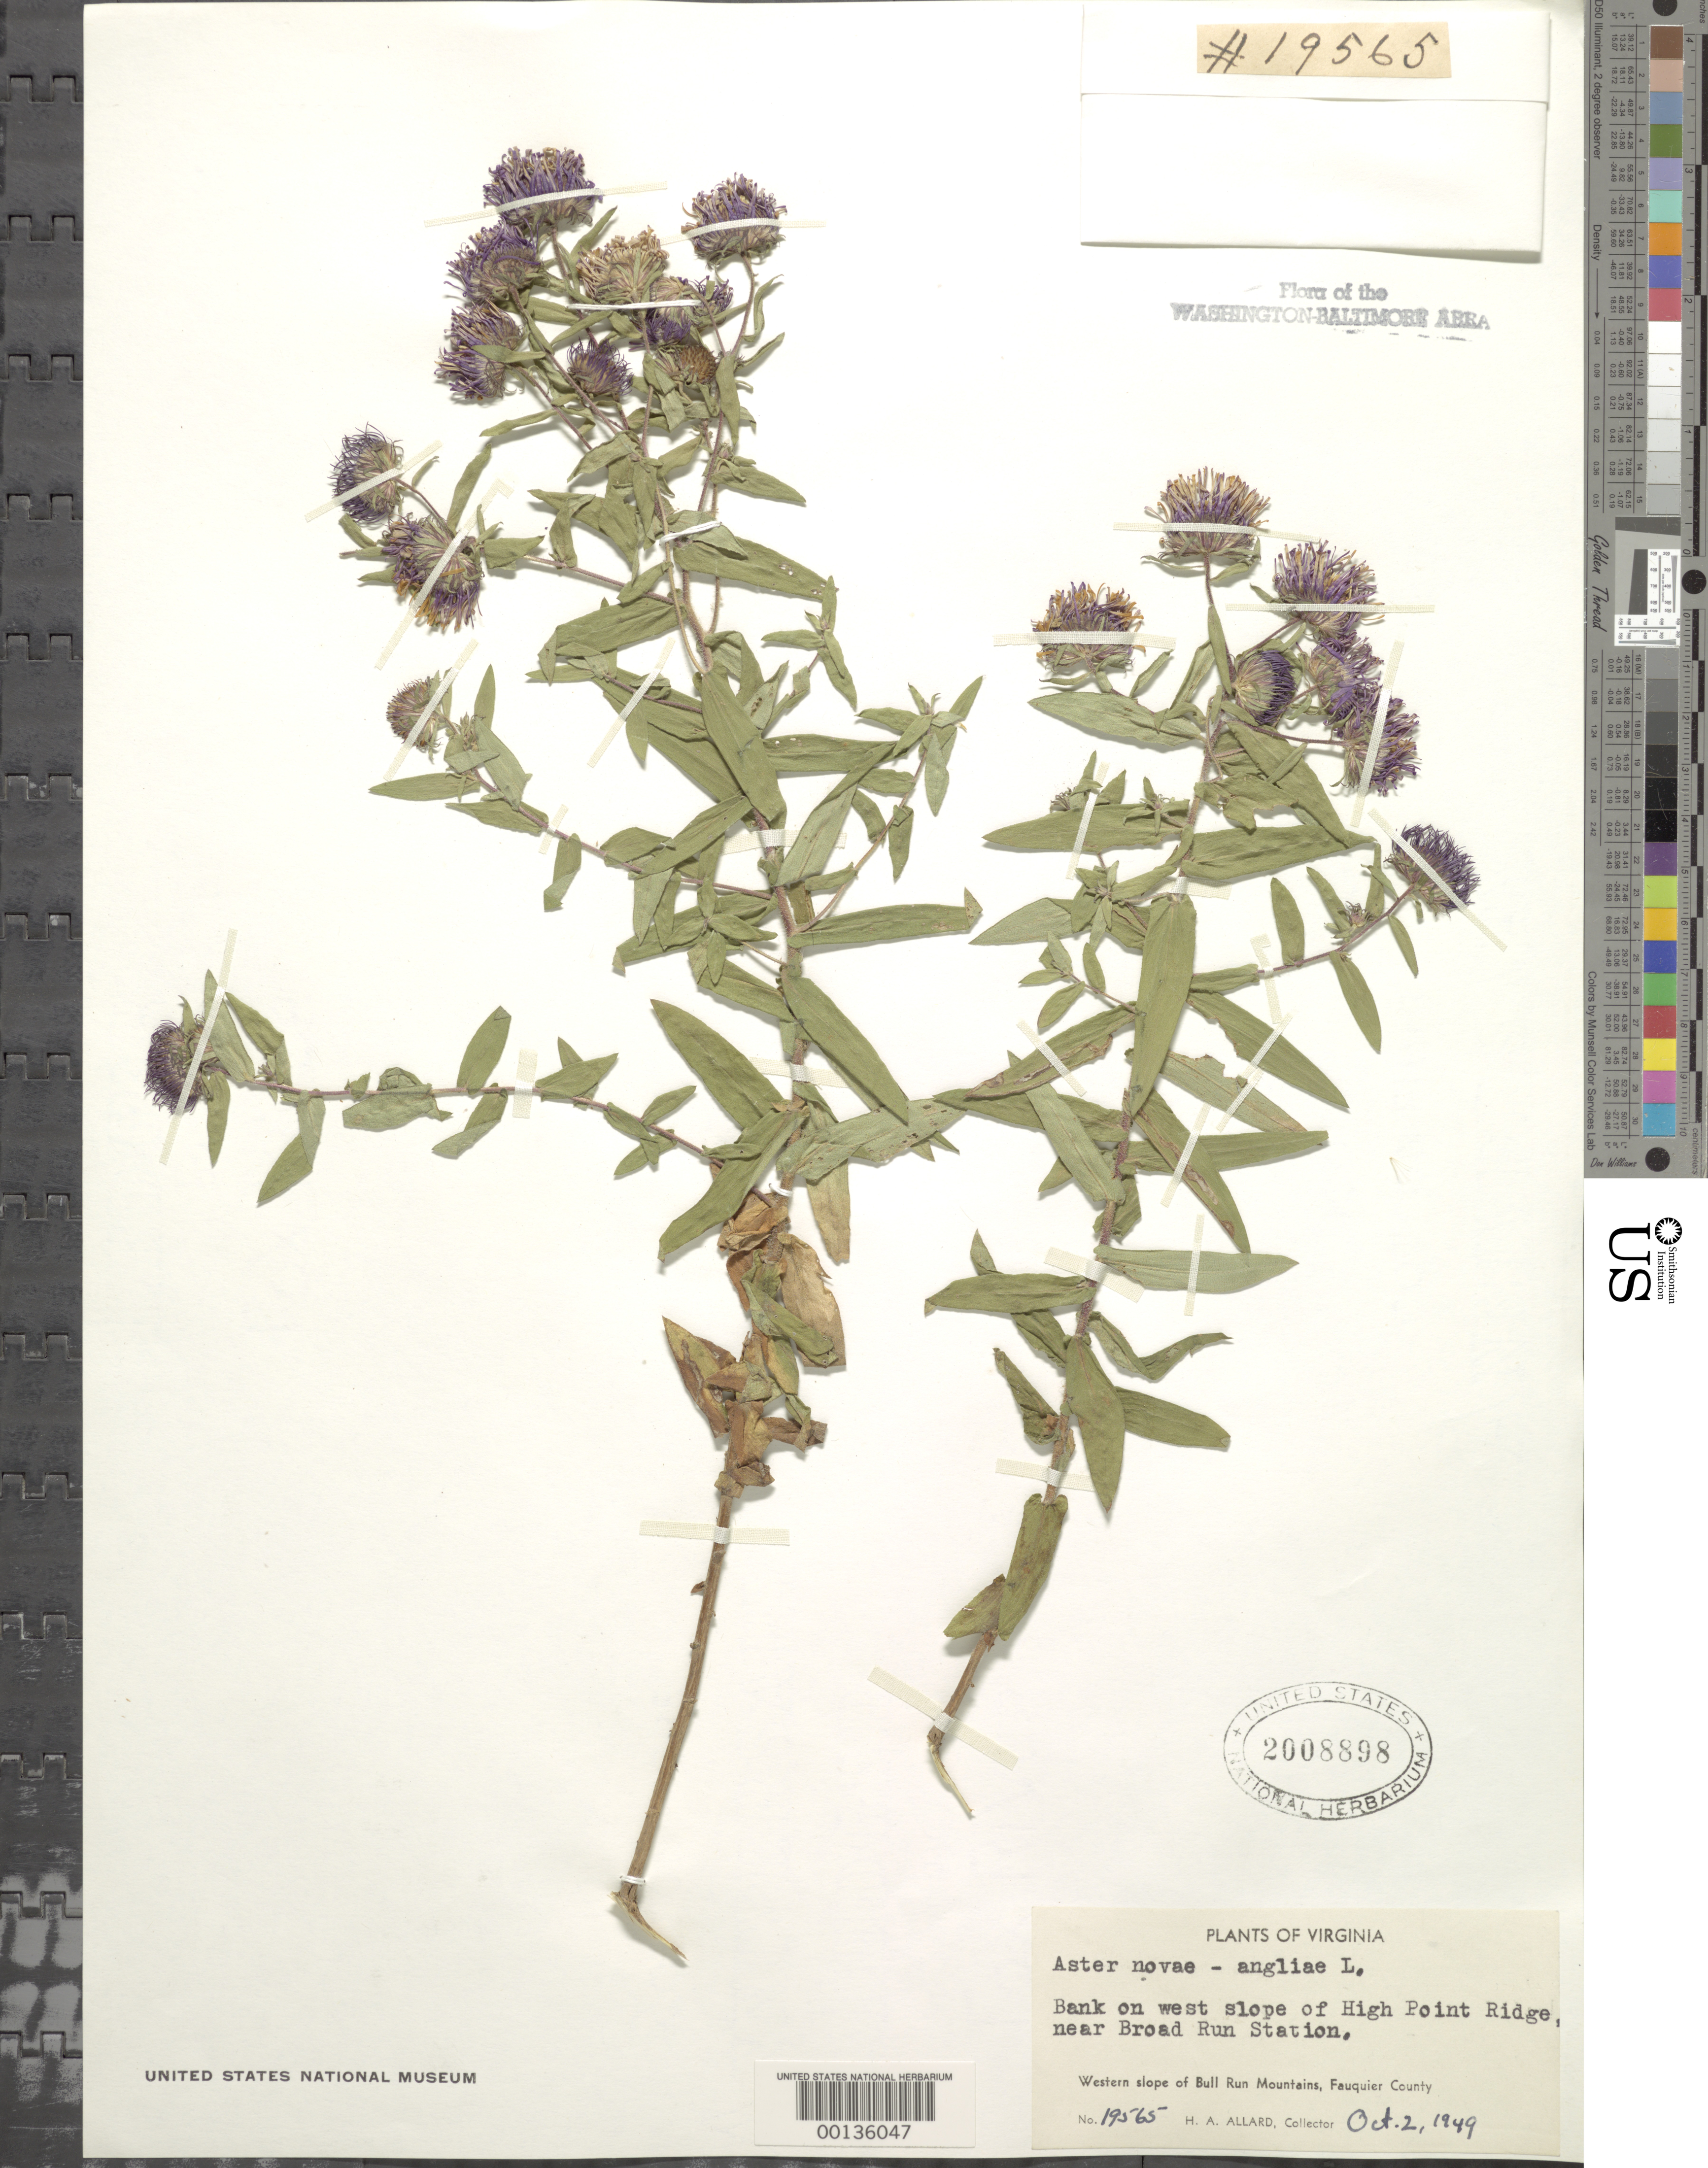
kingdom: Plantae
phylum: Tracheophyta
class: Magnoliopsida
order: Asterales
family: Asteraceae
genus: Symphyotrichum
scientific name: Symphyotrichum novae-angliae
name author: (L.) G.L. Nesom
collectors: H. A. Allard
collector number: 19565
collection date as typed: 02 Oct 1949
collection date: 1949-10-02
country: United States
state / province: Virginia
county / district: Fauquier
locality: West slope of High Point ridge near Broad Run Station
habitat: Bank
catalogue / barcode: US 2008898